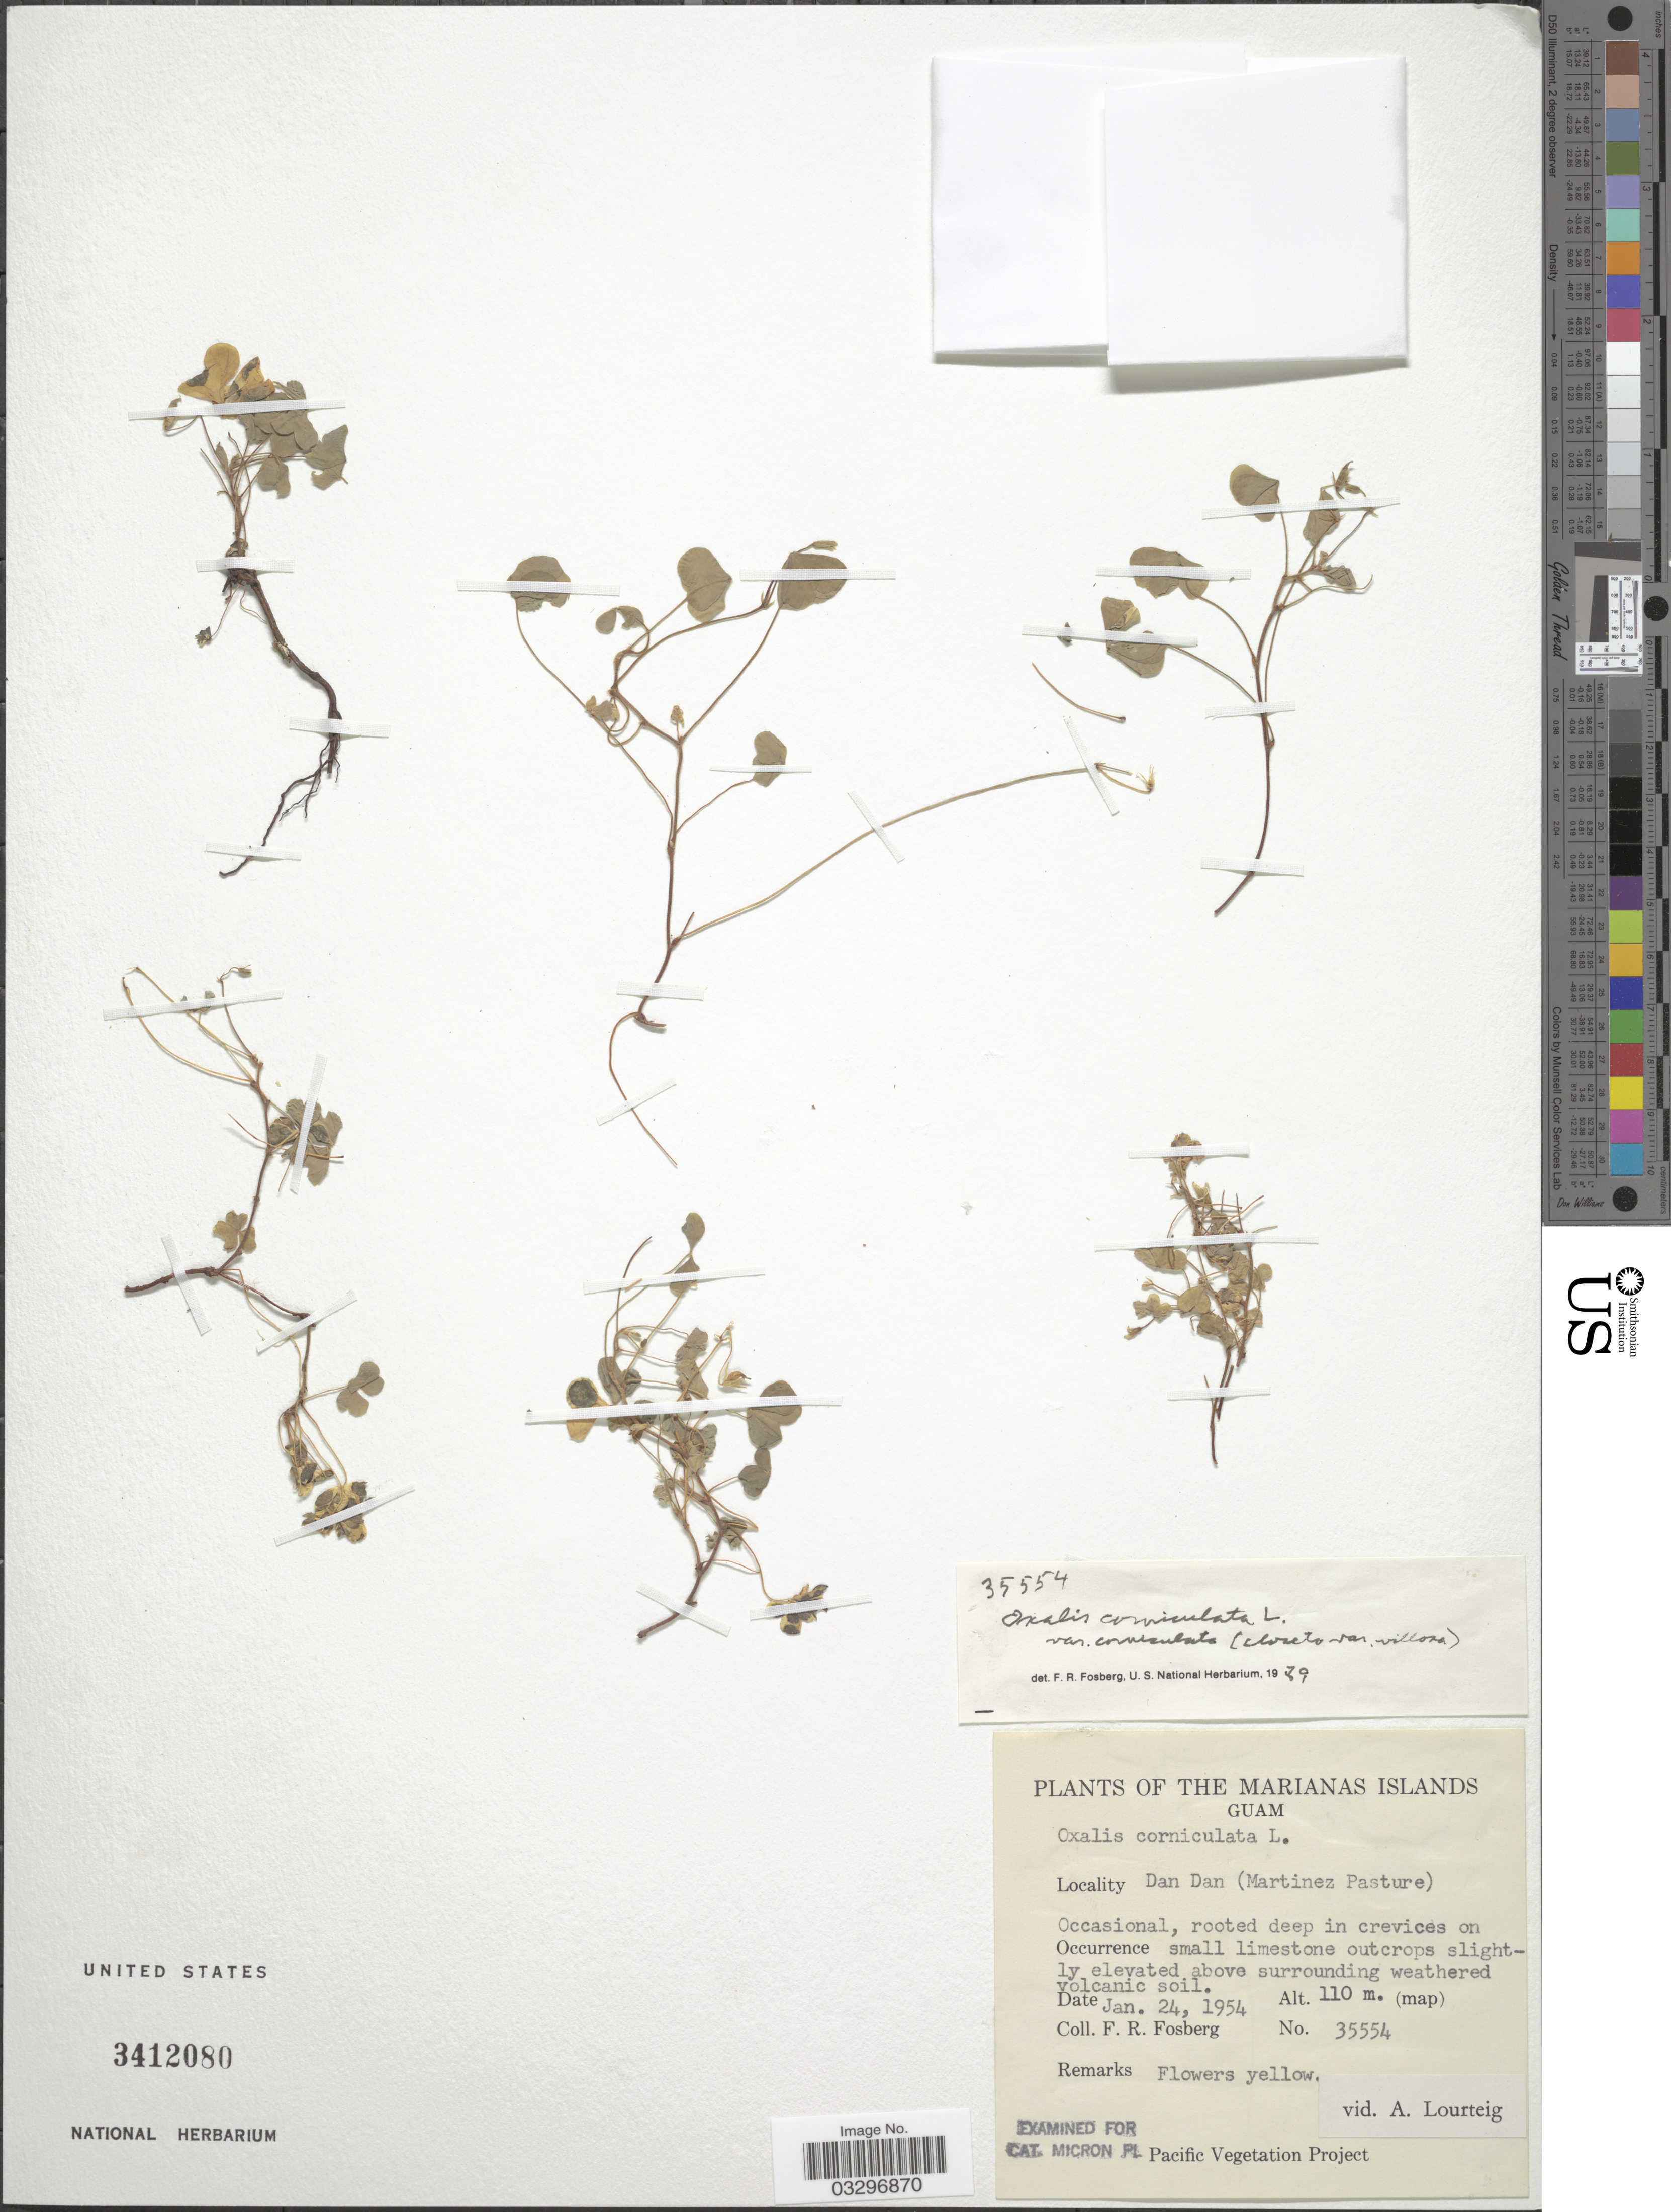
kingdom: Plantae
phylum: Tracheophyta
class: Magnoliopsida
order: Oxalidales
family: Oxalidaceae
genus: Oxalis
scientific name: Oxalis corniculata var. corniculata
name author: L.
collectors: F. R. Fosberg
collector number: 35554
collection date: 1954-01-24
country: Guam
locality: Marianas Islands. Dan Dan (Martinez Pasture).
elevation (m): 110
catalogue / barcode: US 3412080